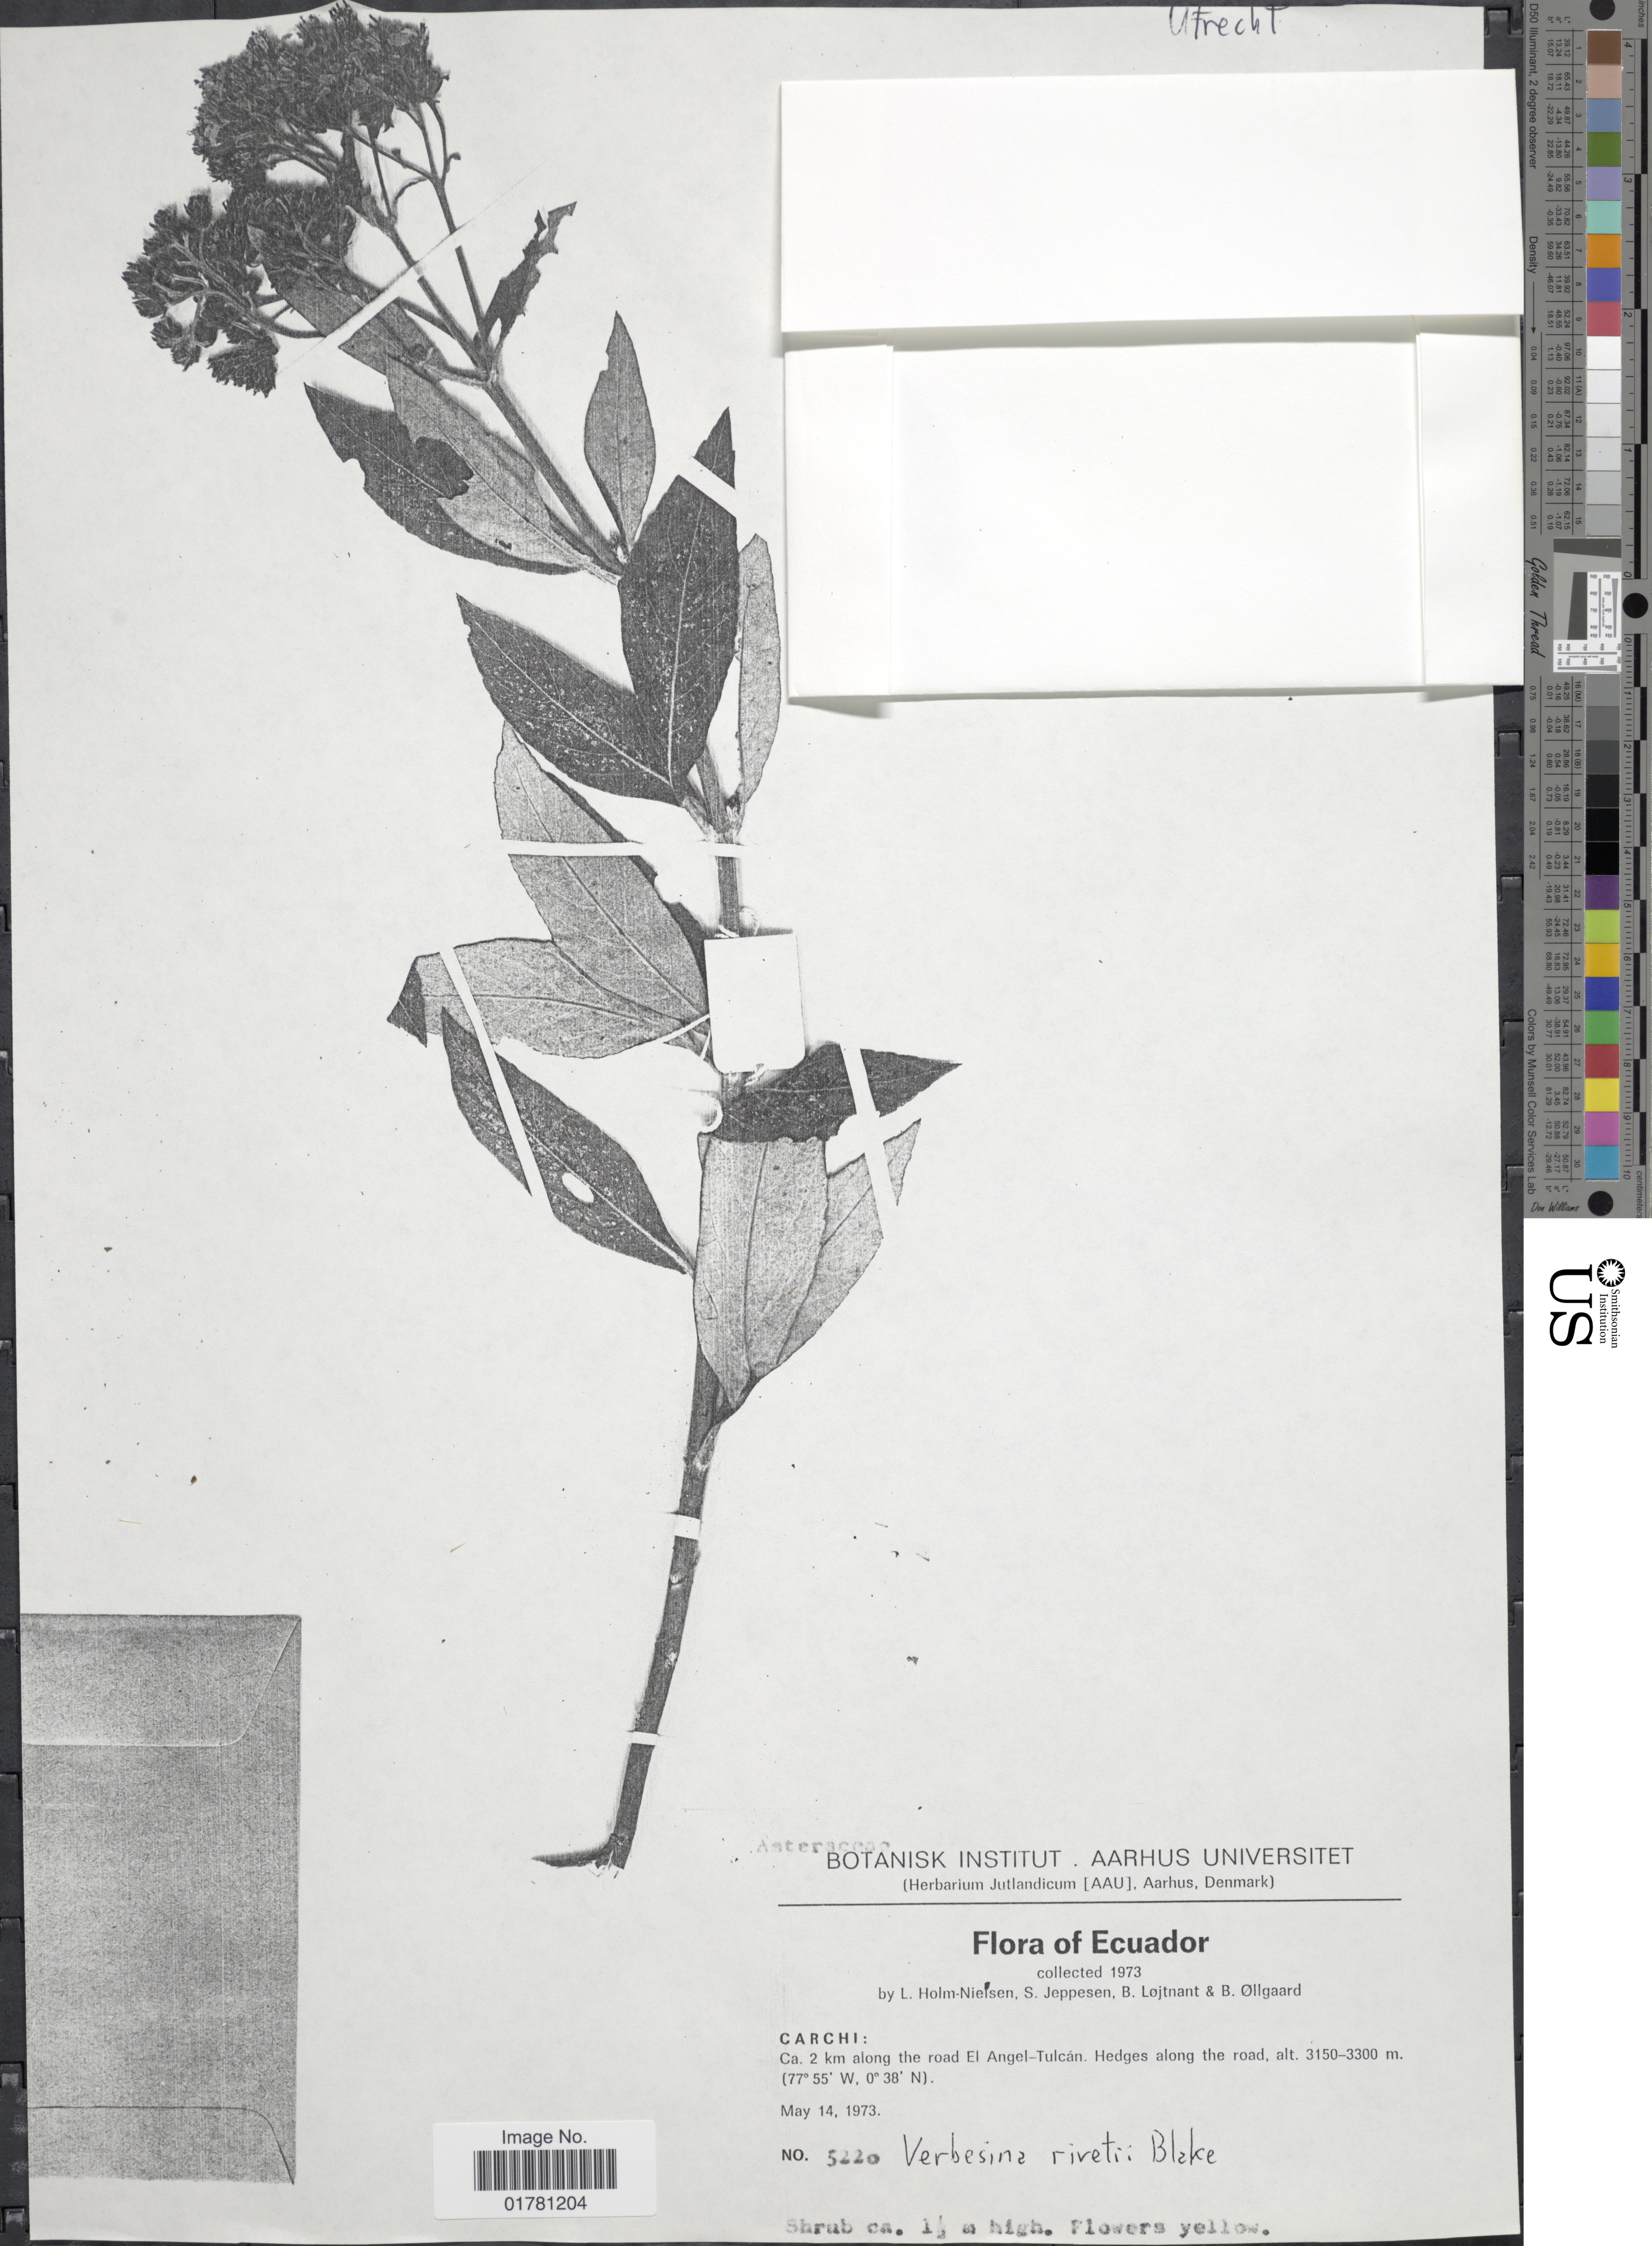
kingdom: Plantae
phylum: Tracheophyta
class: Magnoliopsida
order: Asterales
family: Asteraceae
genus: Verbesina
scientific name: Verbesina rivetii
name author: S.F. Blake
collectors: L. B. Holm-Nielsen, S. Jeppesen, B. Löjtnant & B. Øllgaard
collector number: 5220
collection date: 1973-05-14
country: Ecuador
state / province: Carchi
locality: Ca. 2 km along the road El Angel-Tulcán. Hedges along the road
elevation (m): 3150